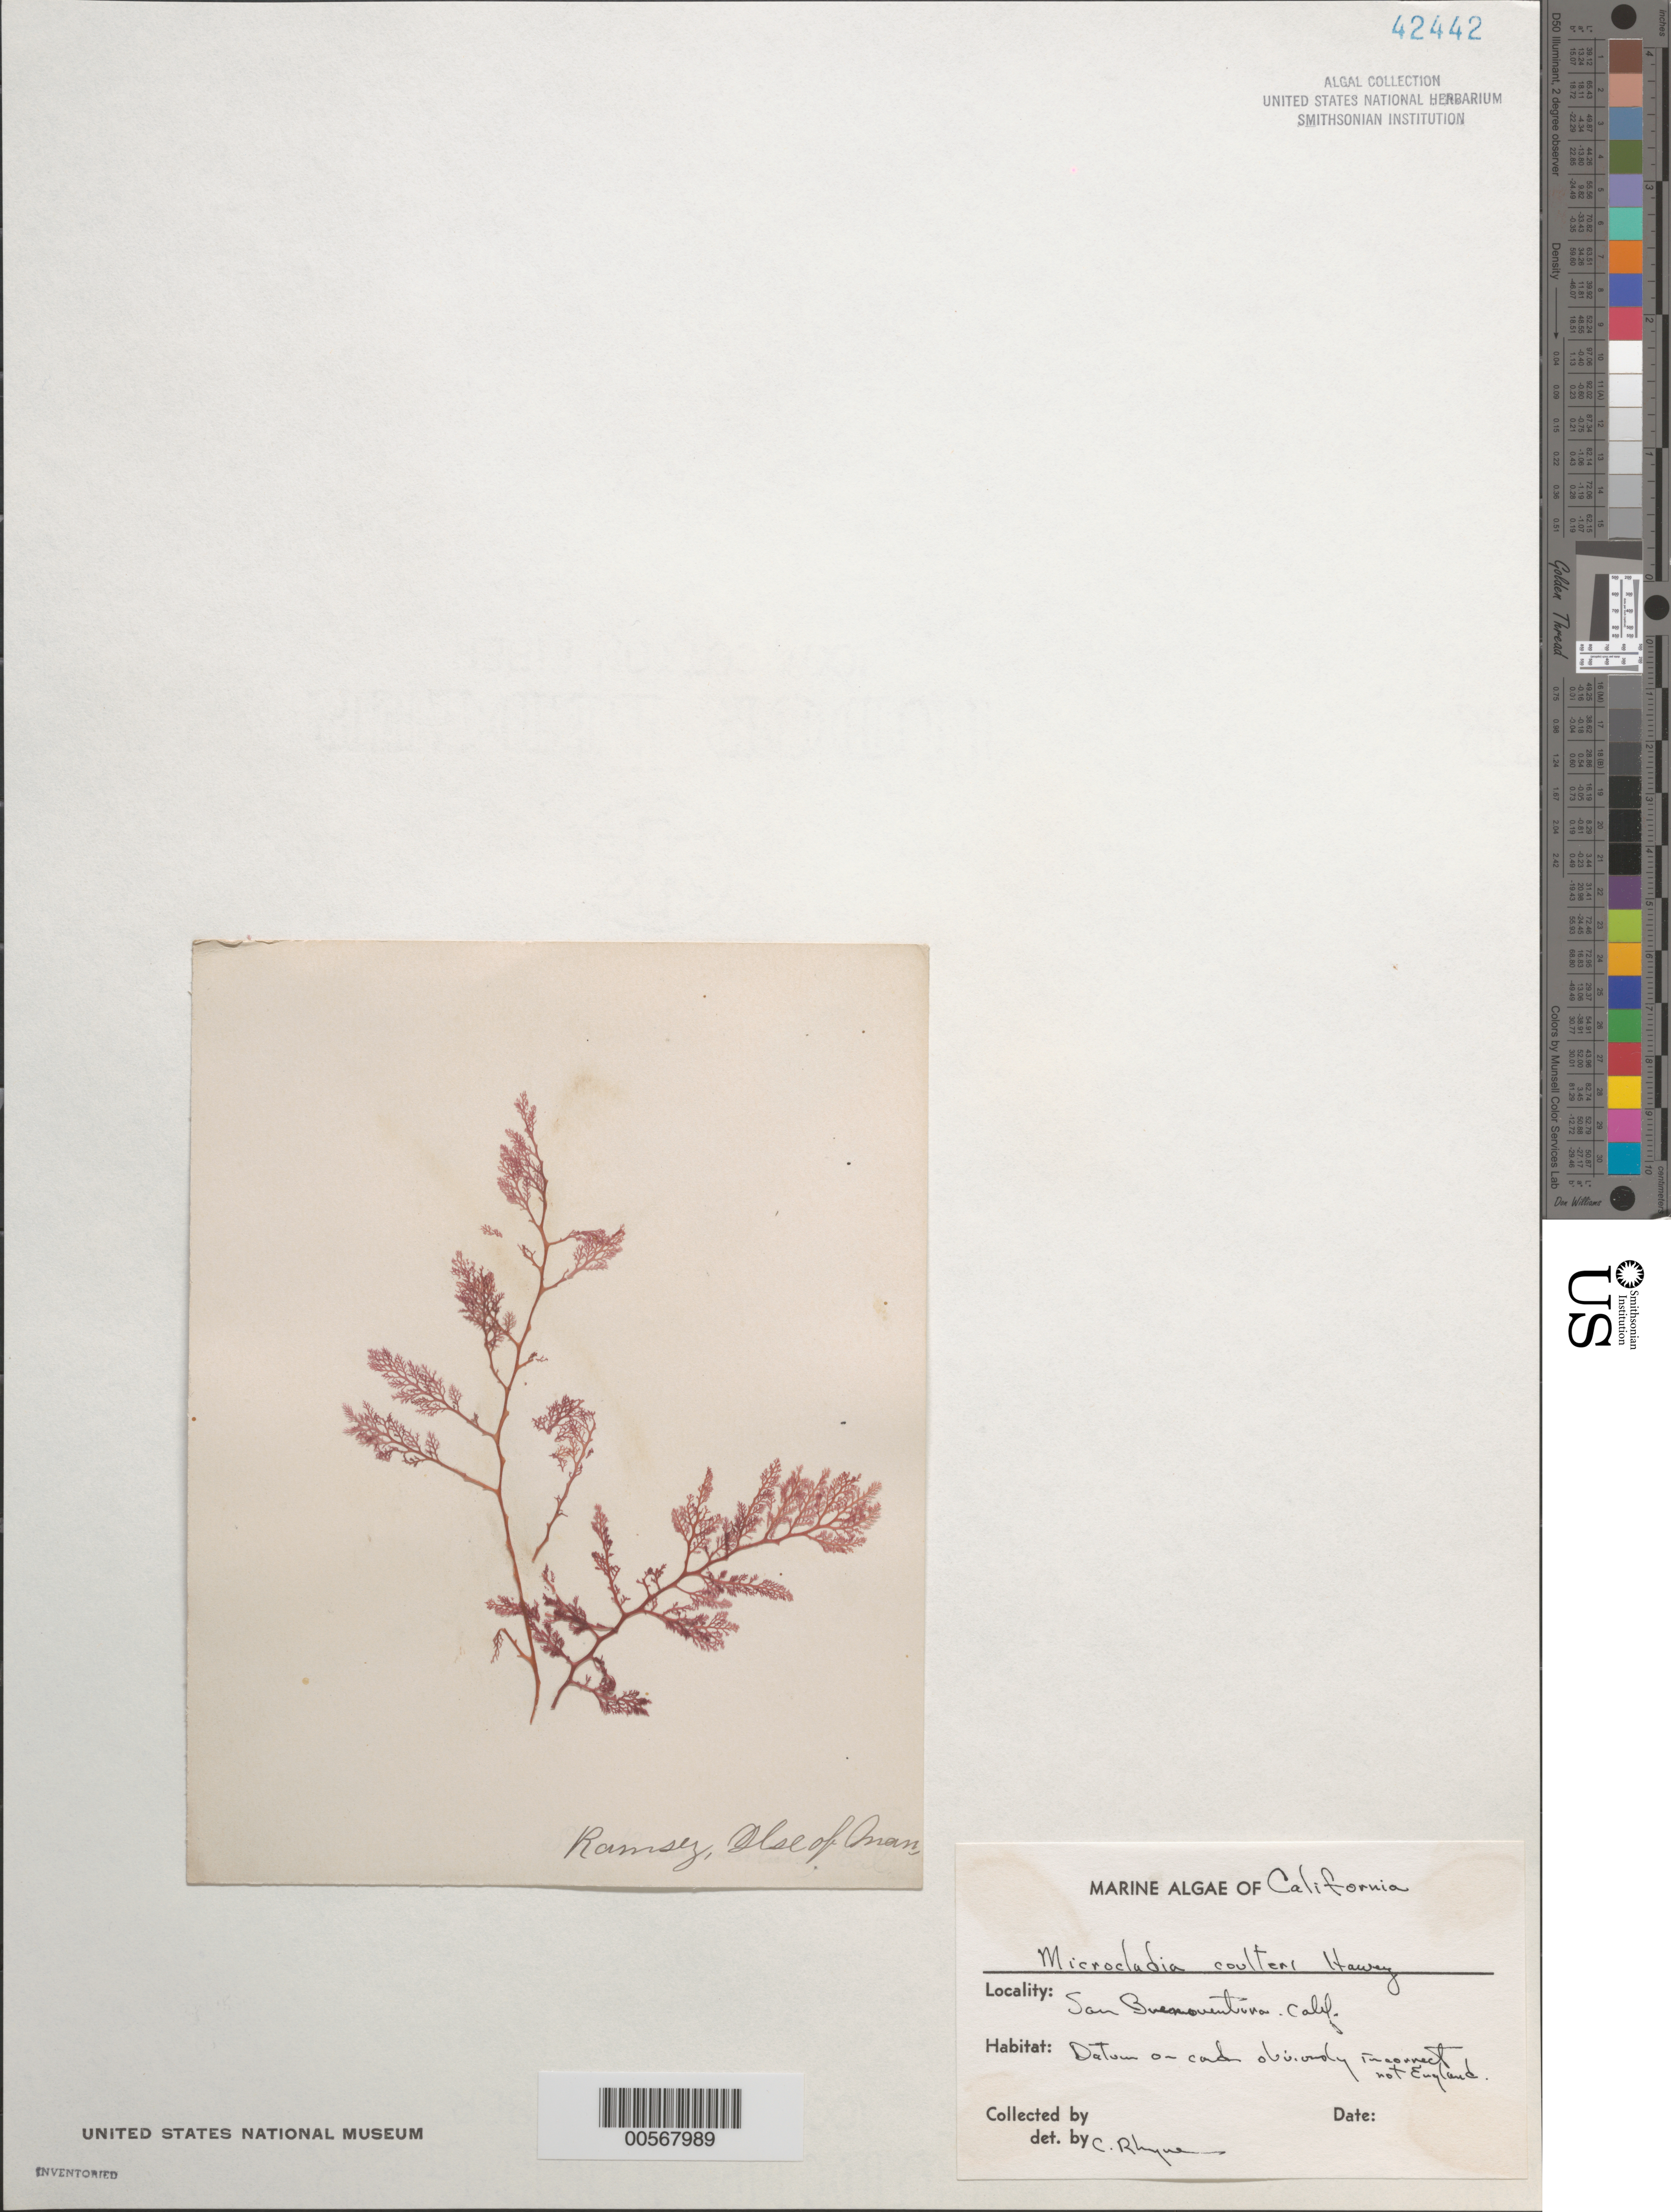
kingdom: Plantae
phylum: Rhodophyta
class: Florideophyceae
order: Ceramiales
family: Ceramiaceae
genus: Microcladia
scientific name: Microcladia coulteri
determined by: Rhyne, C. F.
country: United States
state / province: California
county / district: Ventura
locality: San Buenaventura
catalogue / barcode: US 42442